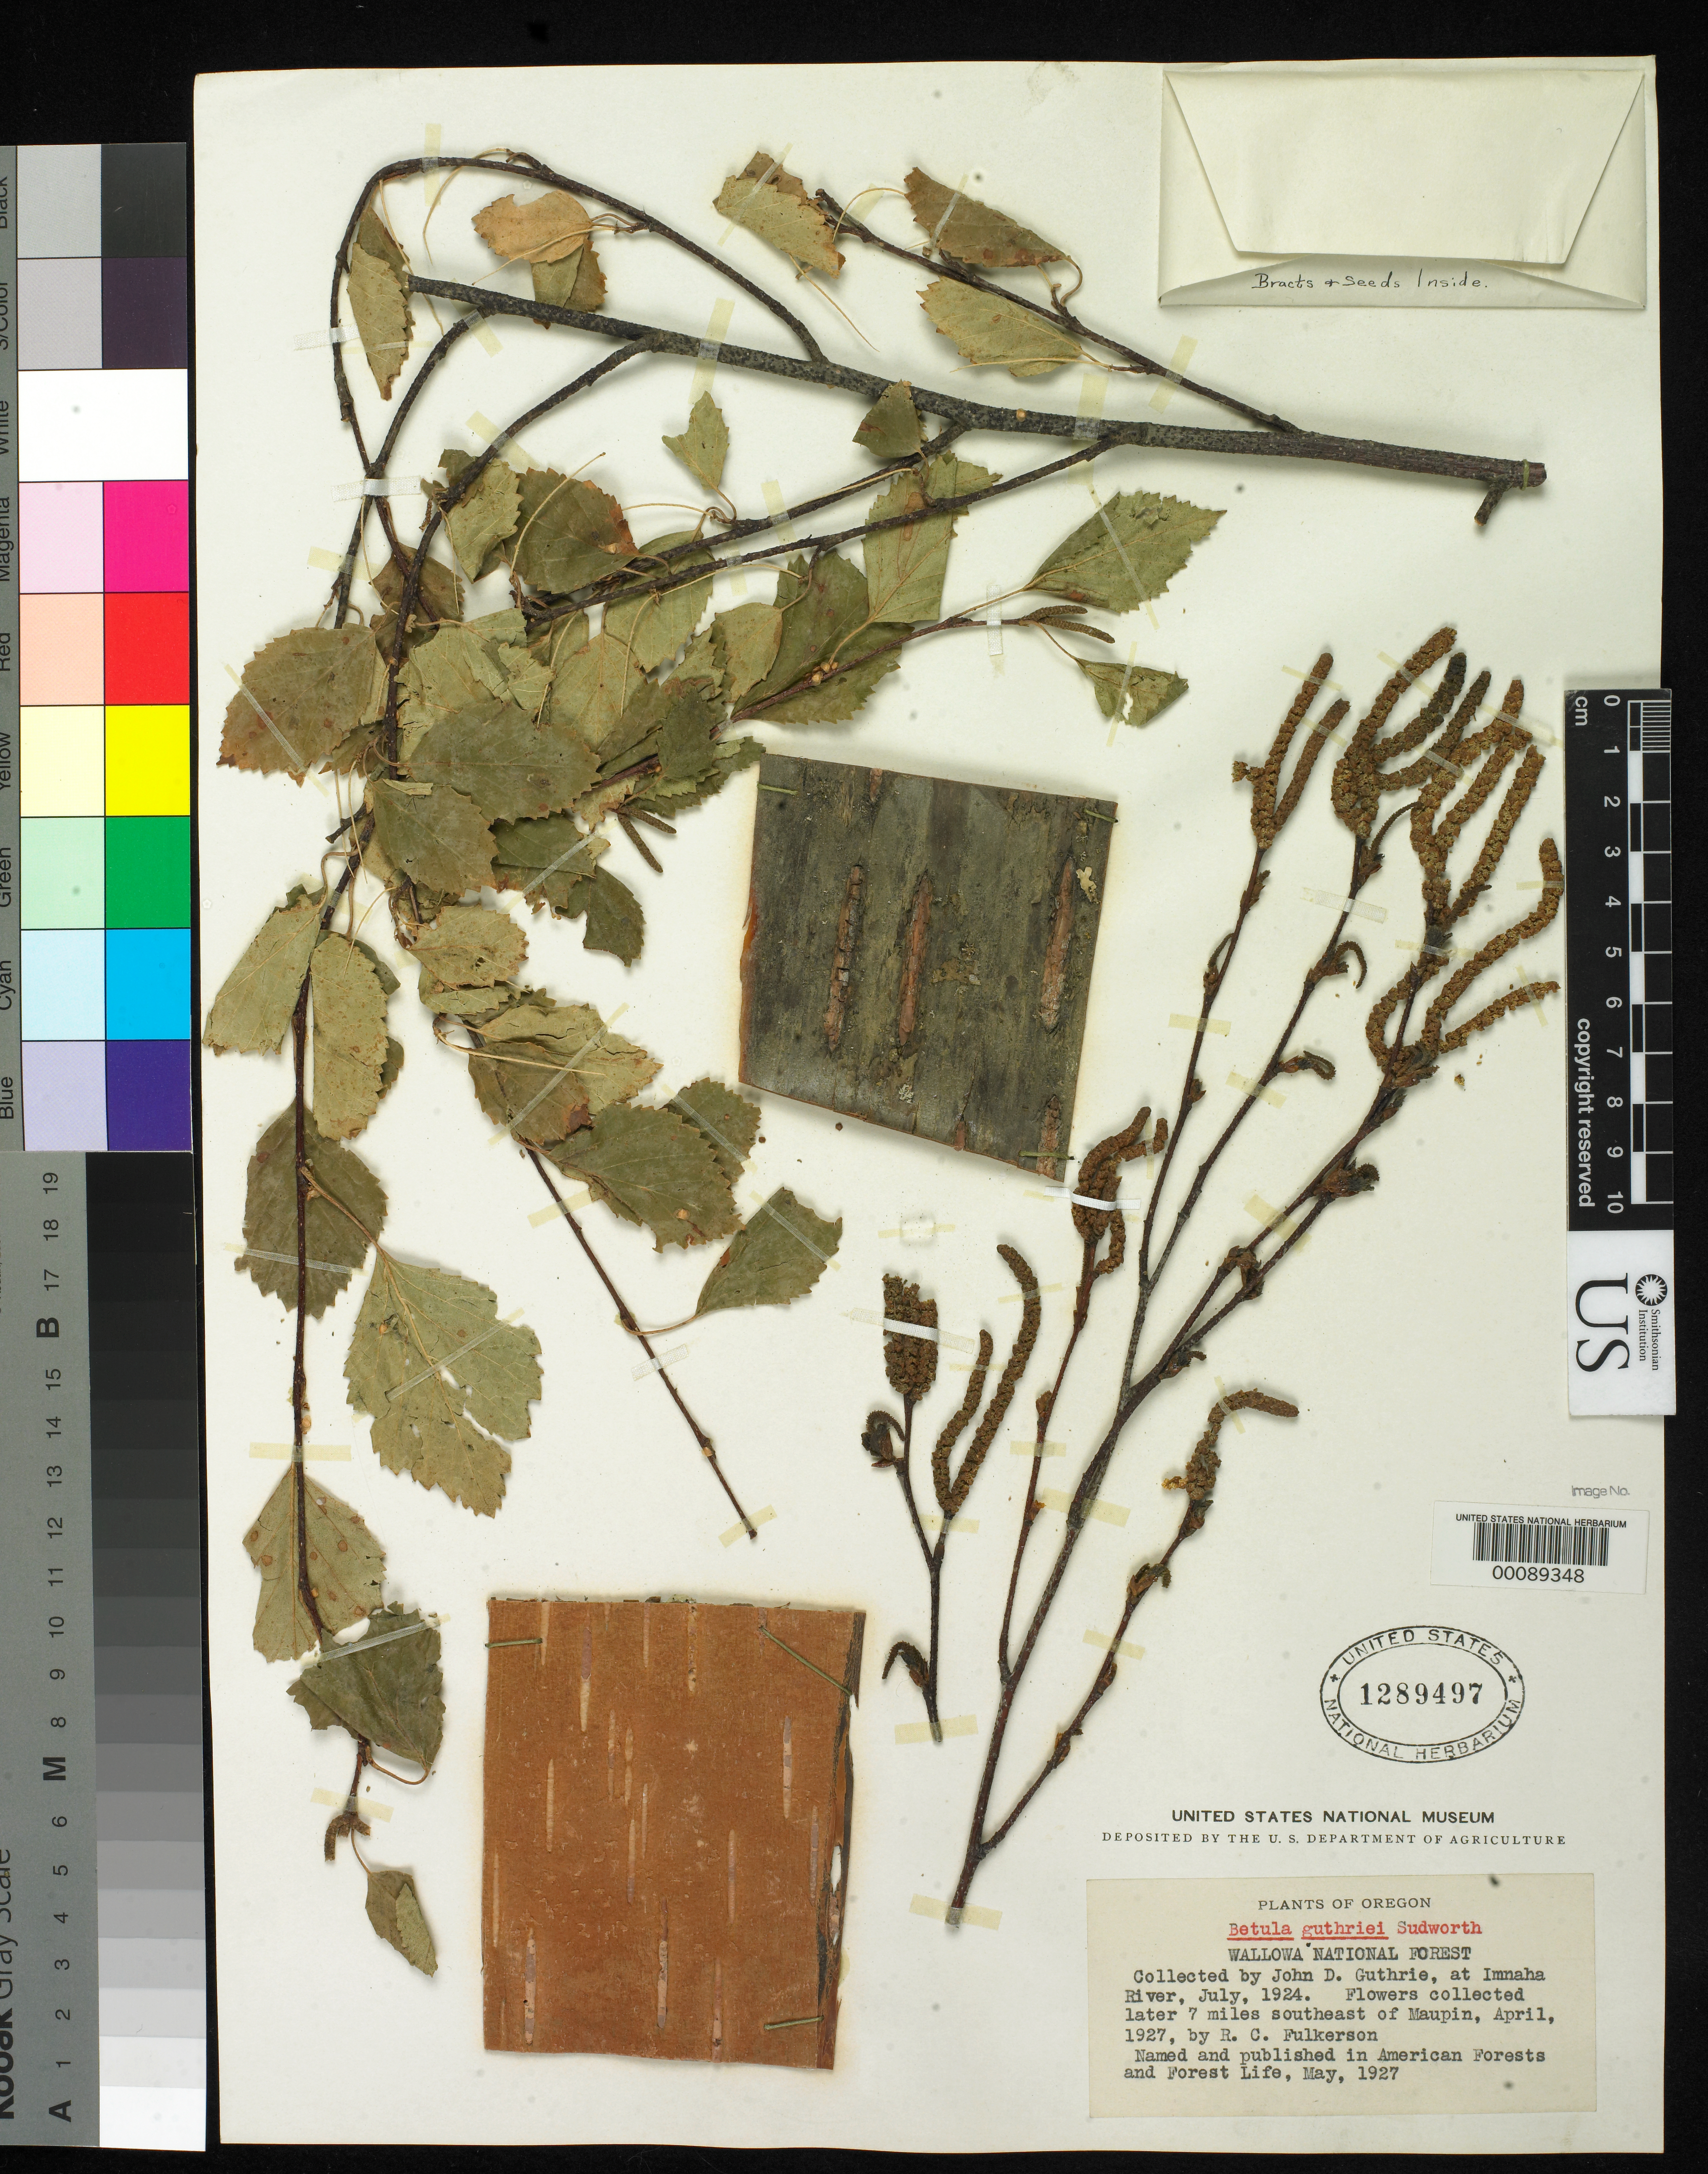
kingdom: Plantae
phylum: Tracheophyta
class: Magnoliopsida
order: Fagales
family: Betulaceae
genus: Betula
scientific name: Betula guthriei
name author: Sudw.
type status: Type Collection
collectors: J. Guthrie & R. Fulkerson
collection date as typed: July 1924 and April 1927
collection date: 1924-07,1927-04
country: United States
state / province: Oregon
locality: Imnaha River and 7 miles southeast of Maupin.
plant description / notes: Specimen mounted with collections made by 2 different collectors at different times & dates, presumably syntypes.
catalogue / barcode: US 1289497